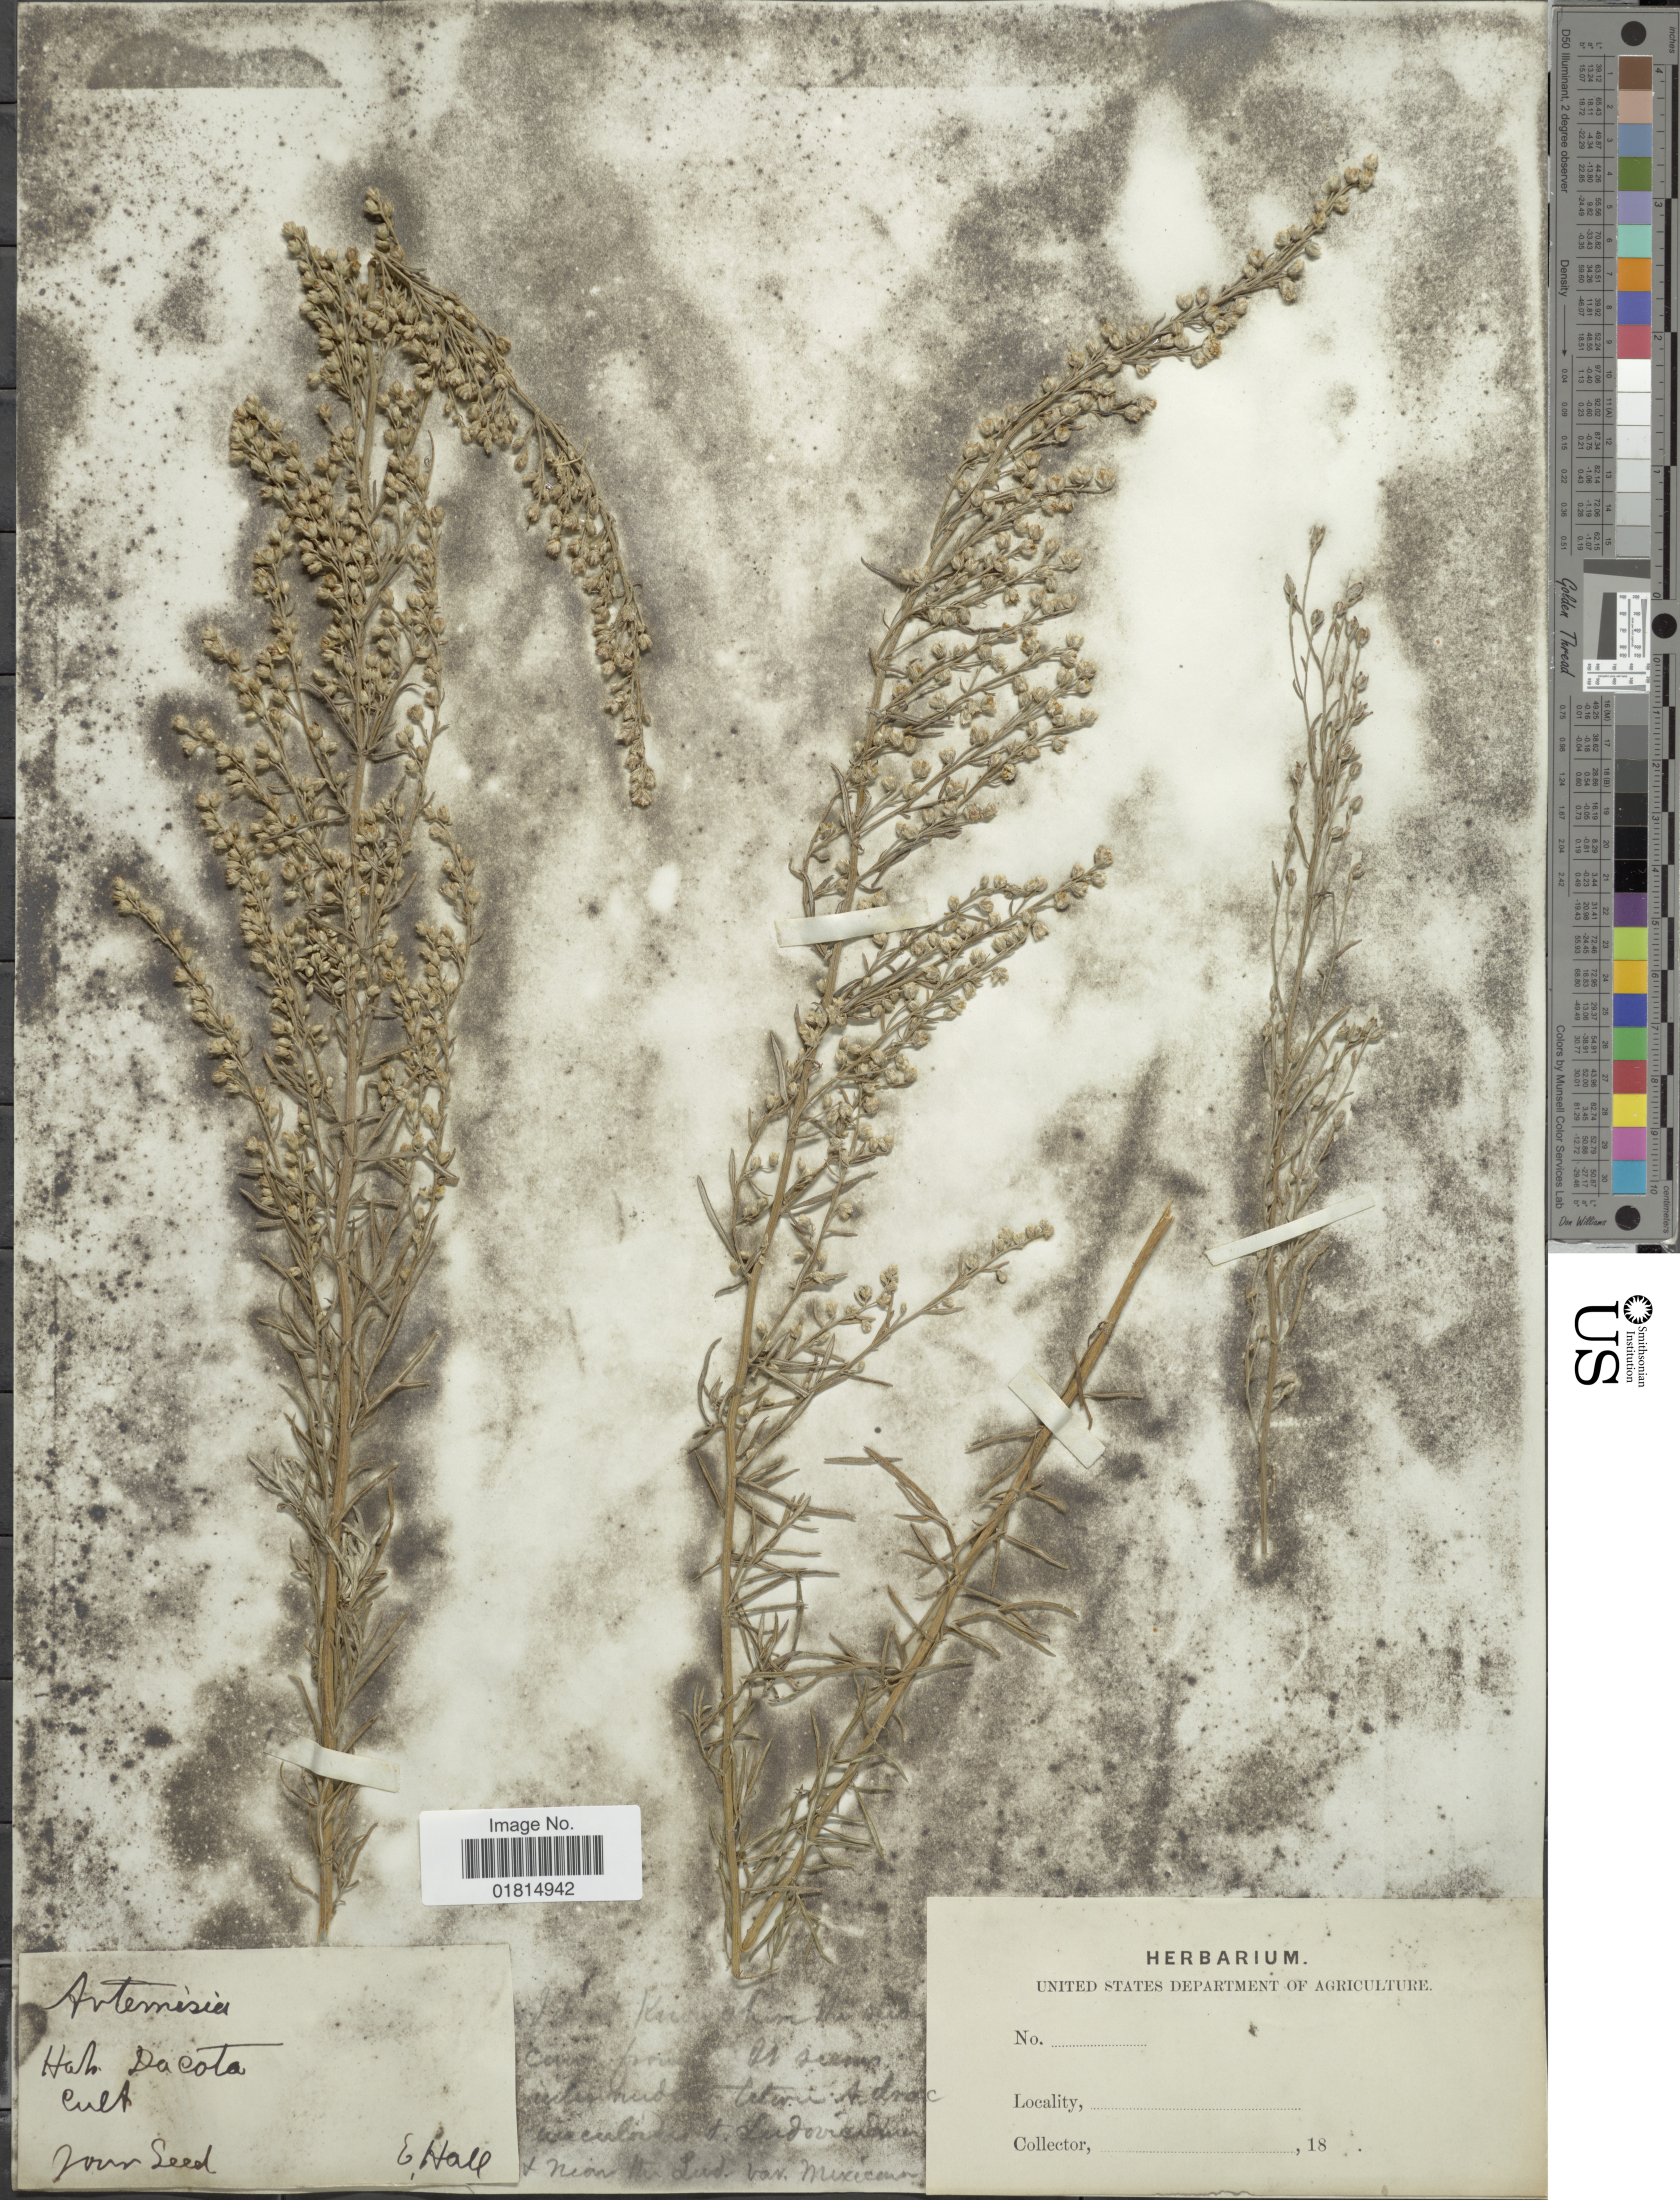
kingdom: Plantae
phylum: Tracheophyta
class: Magnoliopsida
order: Asterales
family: Asteraceae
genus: Artemisia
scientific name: Artemisia carruthii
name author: Alph. Wood ex Carruth.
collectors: E. Hall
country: United States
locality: Hab. Dacota